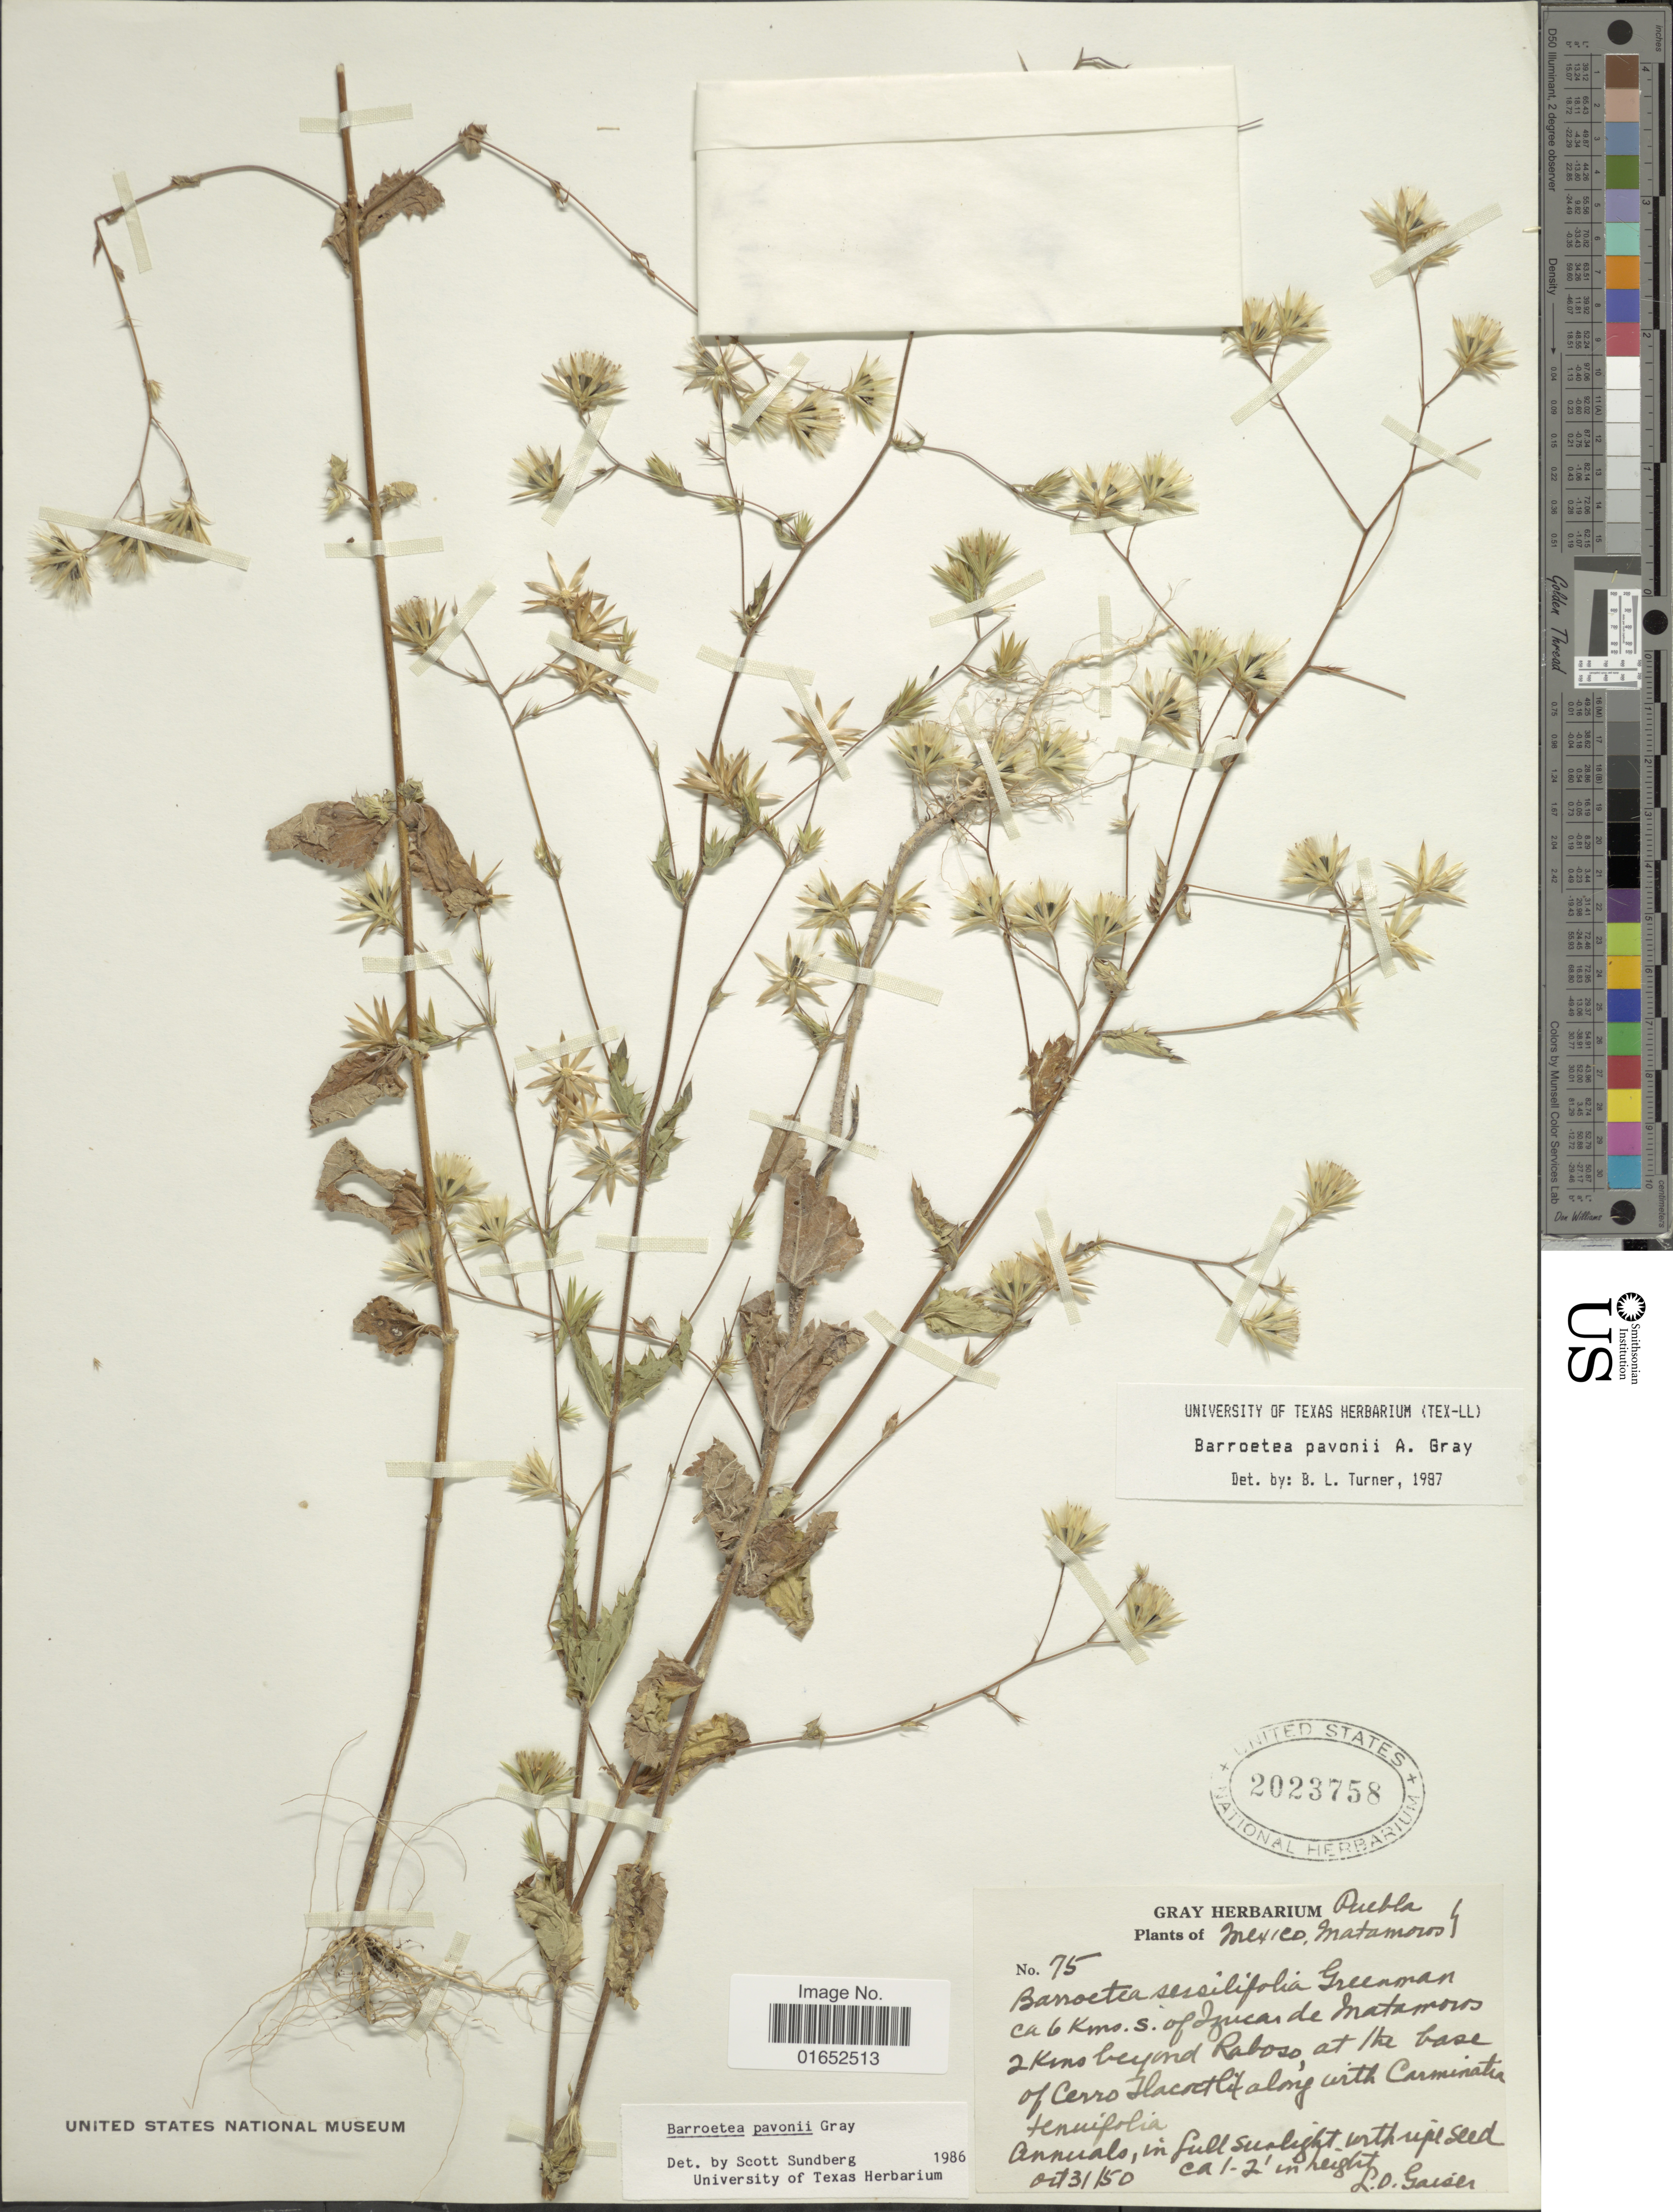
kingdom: Plantae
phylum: Tracheophyta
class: Magnoliopsida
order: Asterales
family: Asteraceae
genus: Barroetea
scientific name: Barroetea pavonii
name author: A. Gray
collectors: L. Gaiser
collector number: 75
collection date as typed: Transcribed d/m/y: 31/10/50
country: Mexico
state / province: Puebla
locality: Matamoros, Ca. 6 kms S of Izucar de Matamoros 2 kms beyond Raboso, at the base of Cerro Ilacoclit along with Carminatia tenuifolia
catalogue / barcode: US 2023758